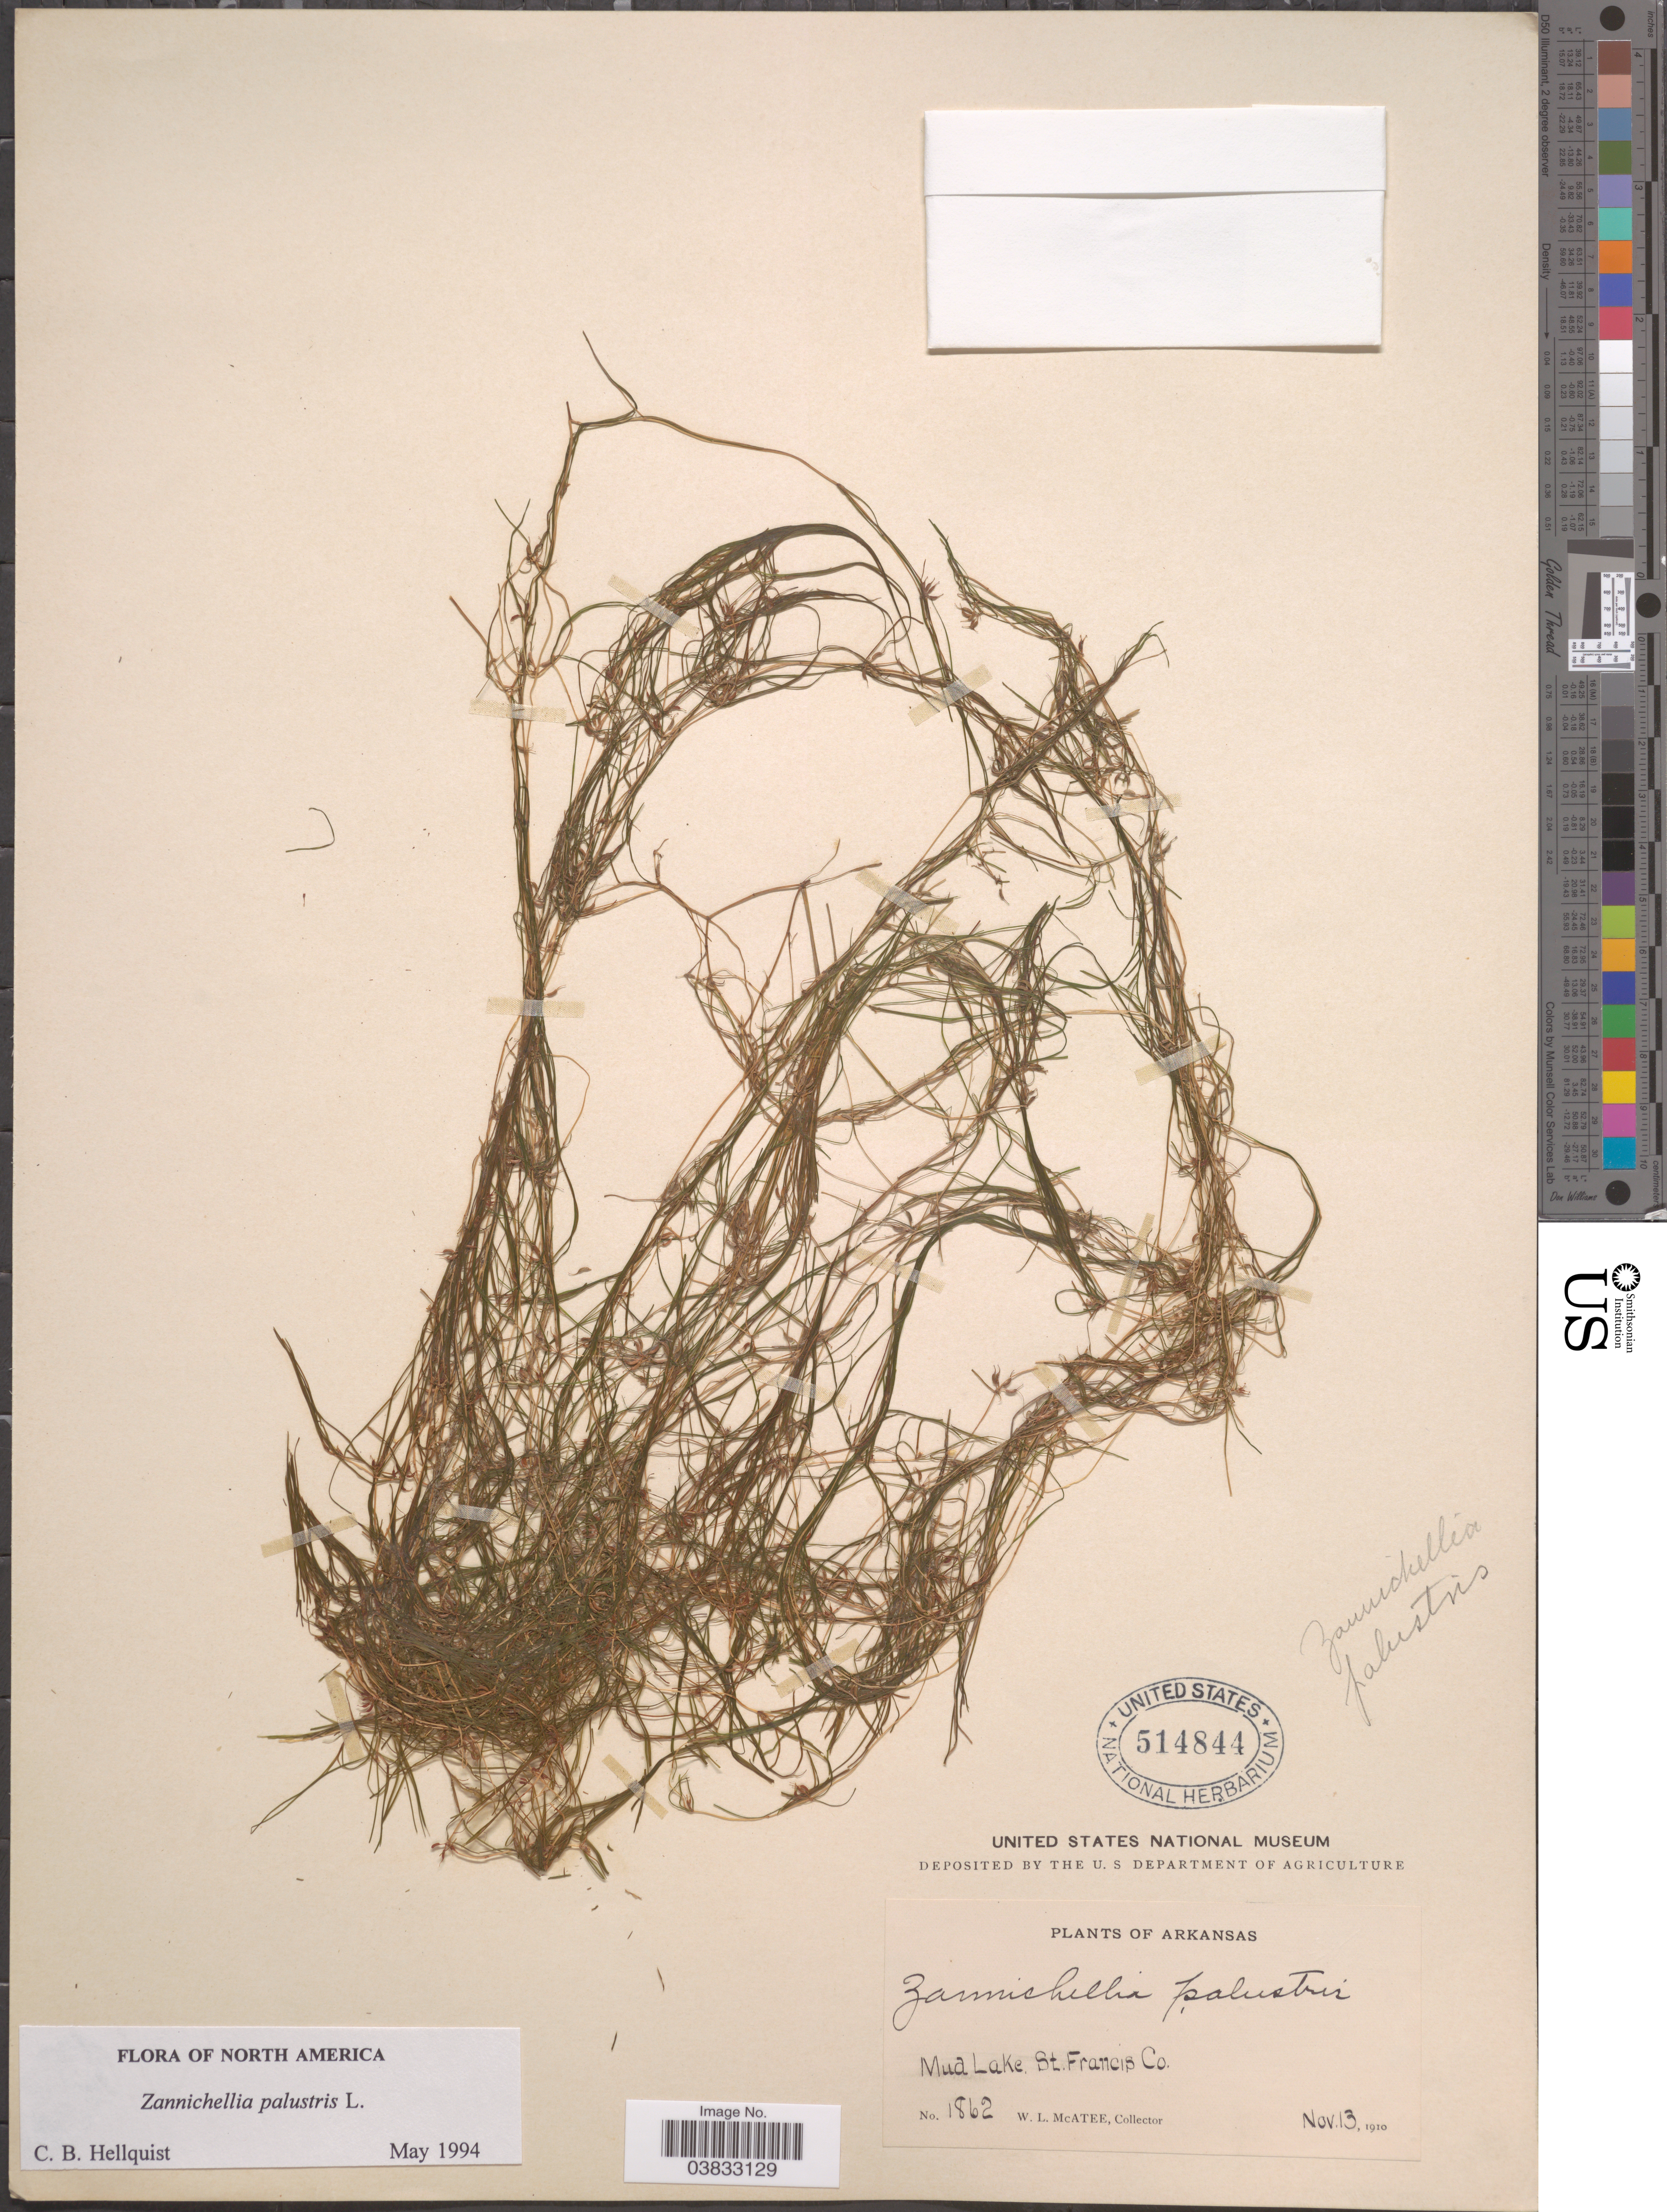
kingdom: Plantae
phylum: Tracheophyta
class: Liliopsida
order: Alismatales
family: Potamogetonaceae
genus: Zannichellia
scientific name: Zannichellia palustris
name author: L.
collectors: W. McAtee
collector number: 1862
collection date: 1910-11-13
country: United States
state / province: Arkansas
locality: Mud Lake, St. Francis Co.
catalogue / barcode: US 514844